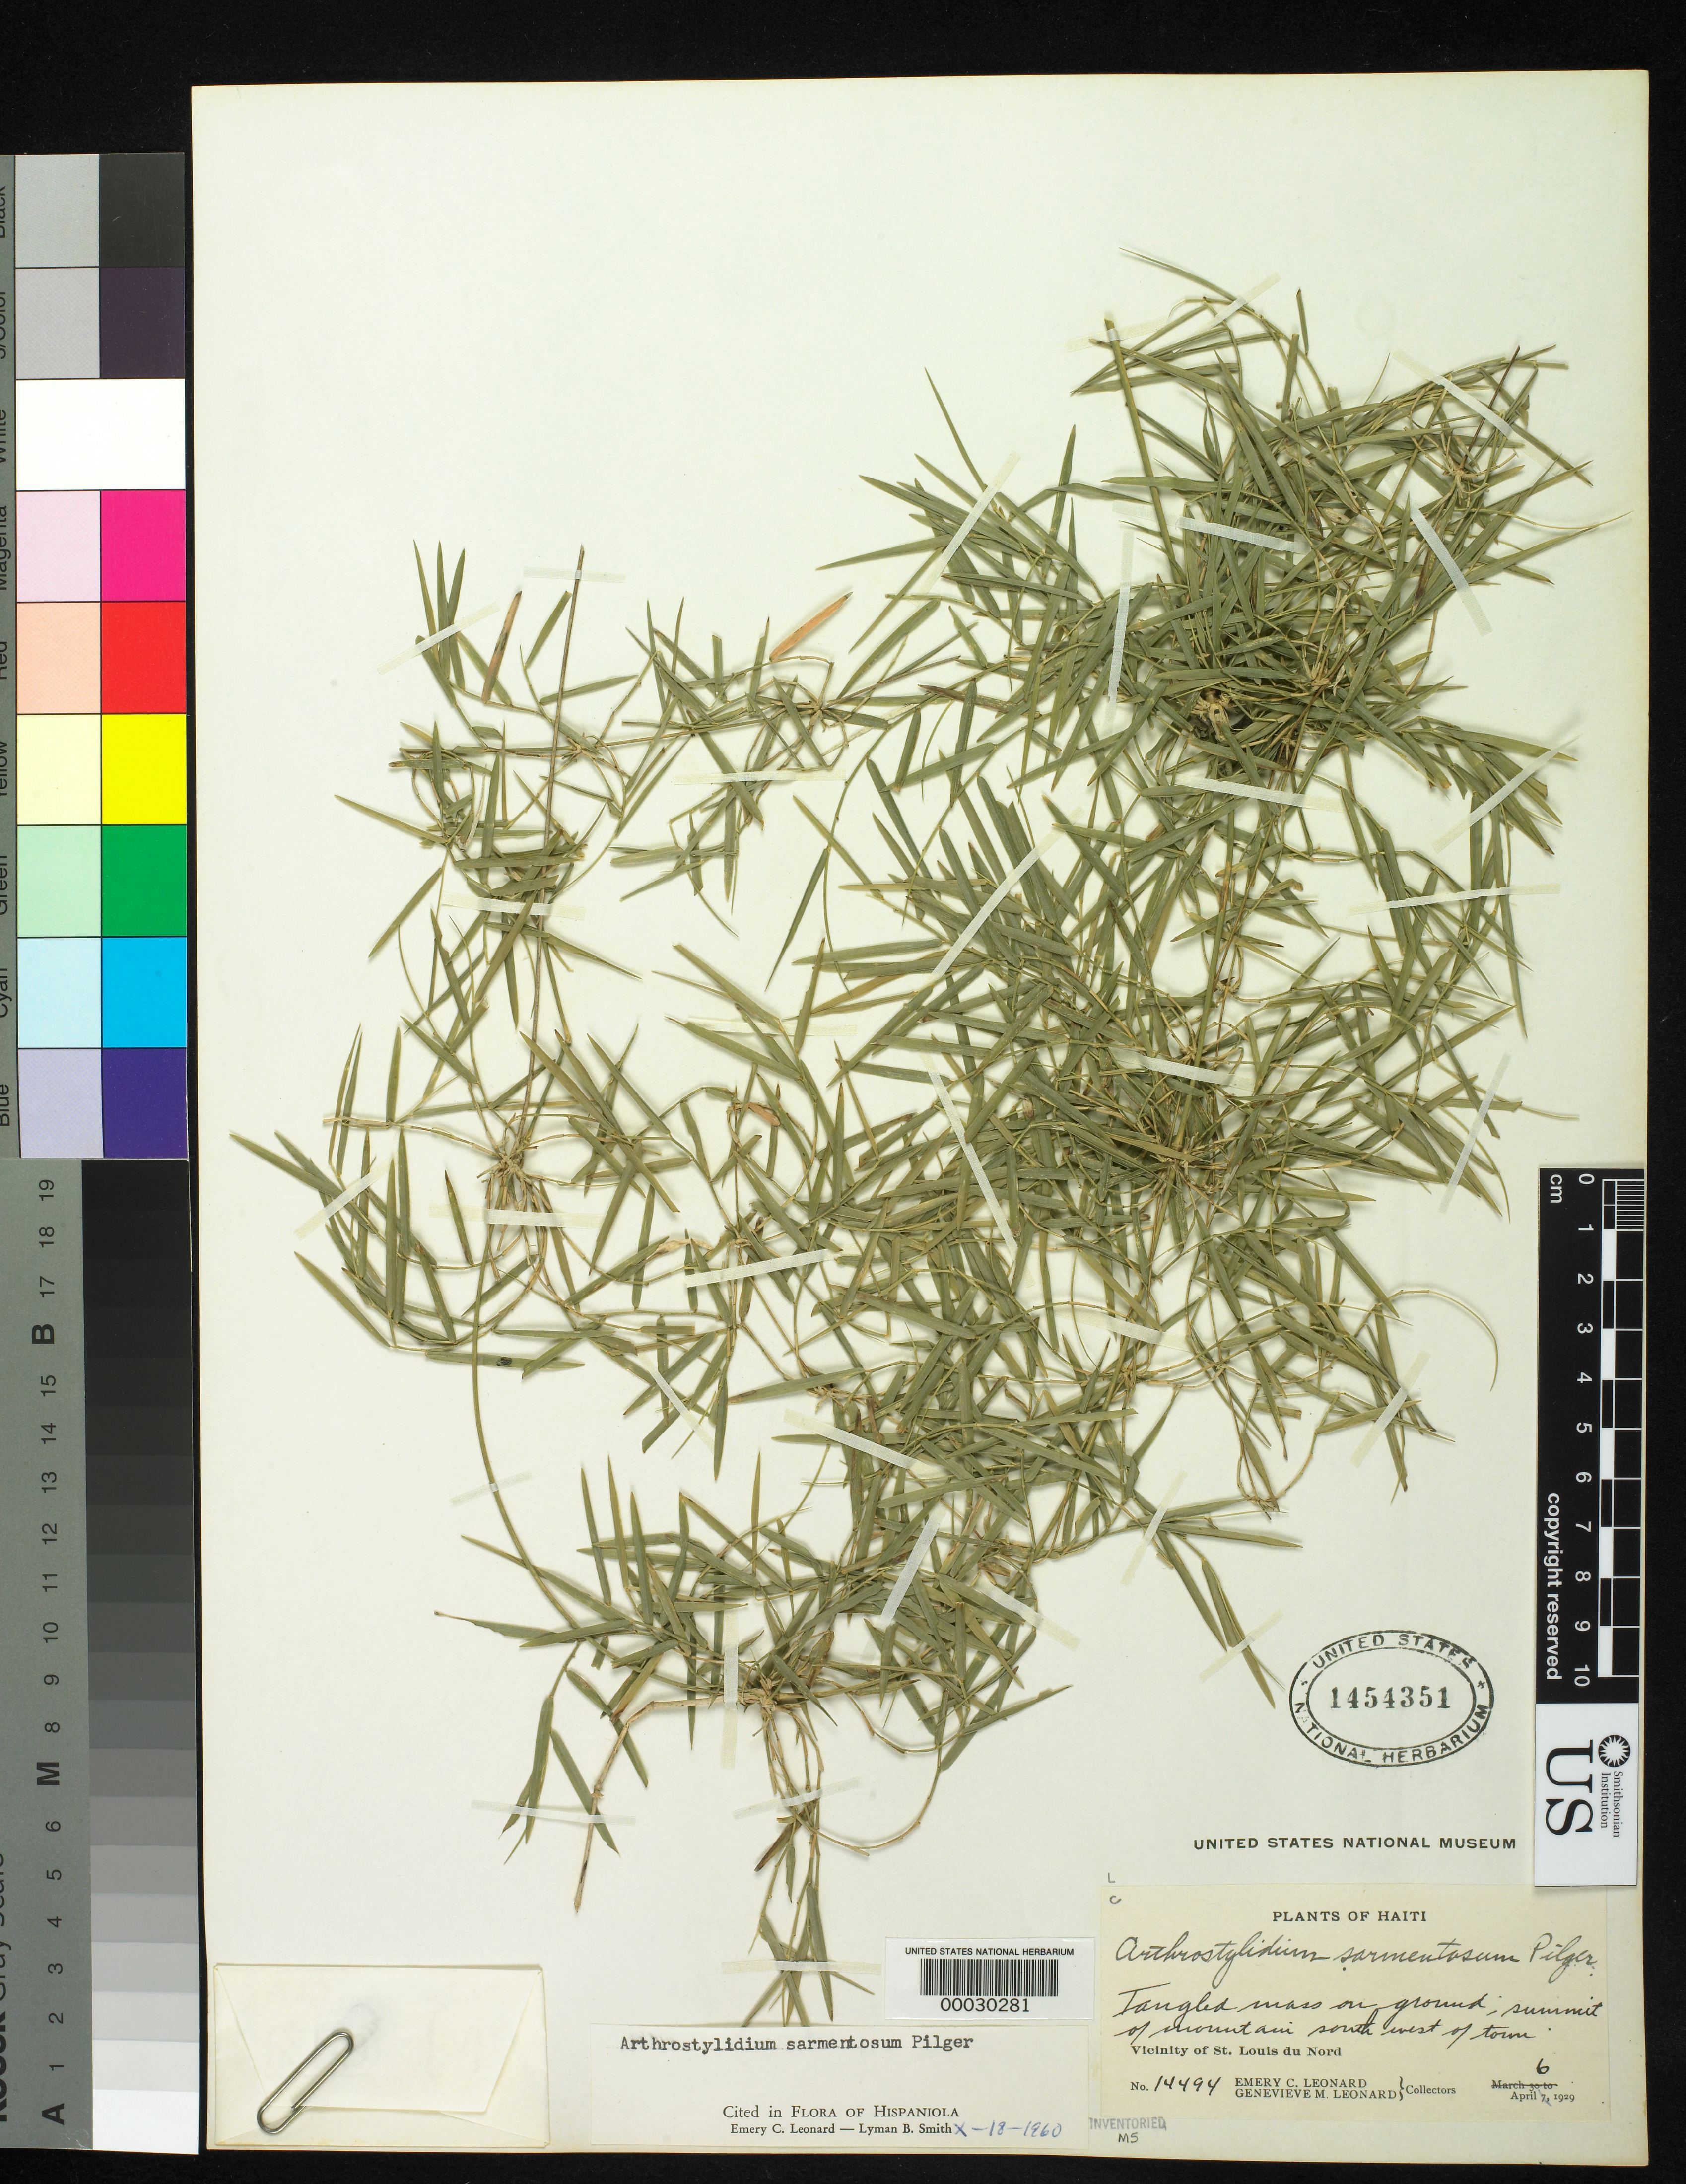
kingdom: Plantae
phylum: Tracheophyta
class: Liliopsida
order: Poales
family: Poaceae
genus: Arthrostylidium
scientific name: Arthrostylidium sarmentosum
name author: Pilg. in Urb.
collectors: E. C. Leonard & G. M. Leonard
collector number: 14494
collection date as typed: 06 Apr 1929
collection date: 1929-04-06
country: Haiti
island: Hispaniola Island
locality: St. louis du nord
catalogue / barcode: US 1454351